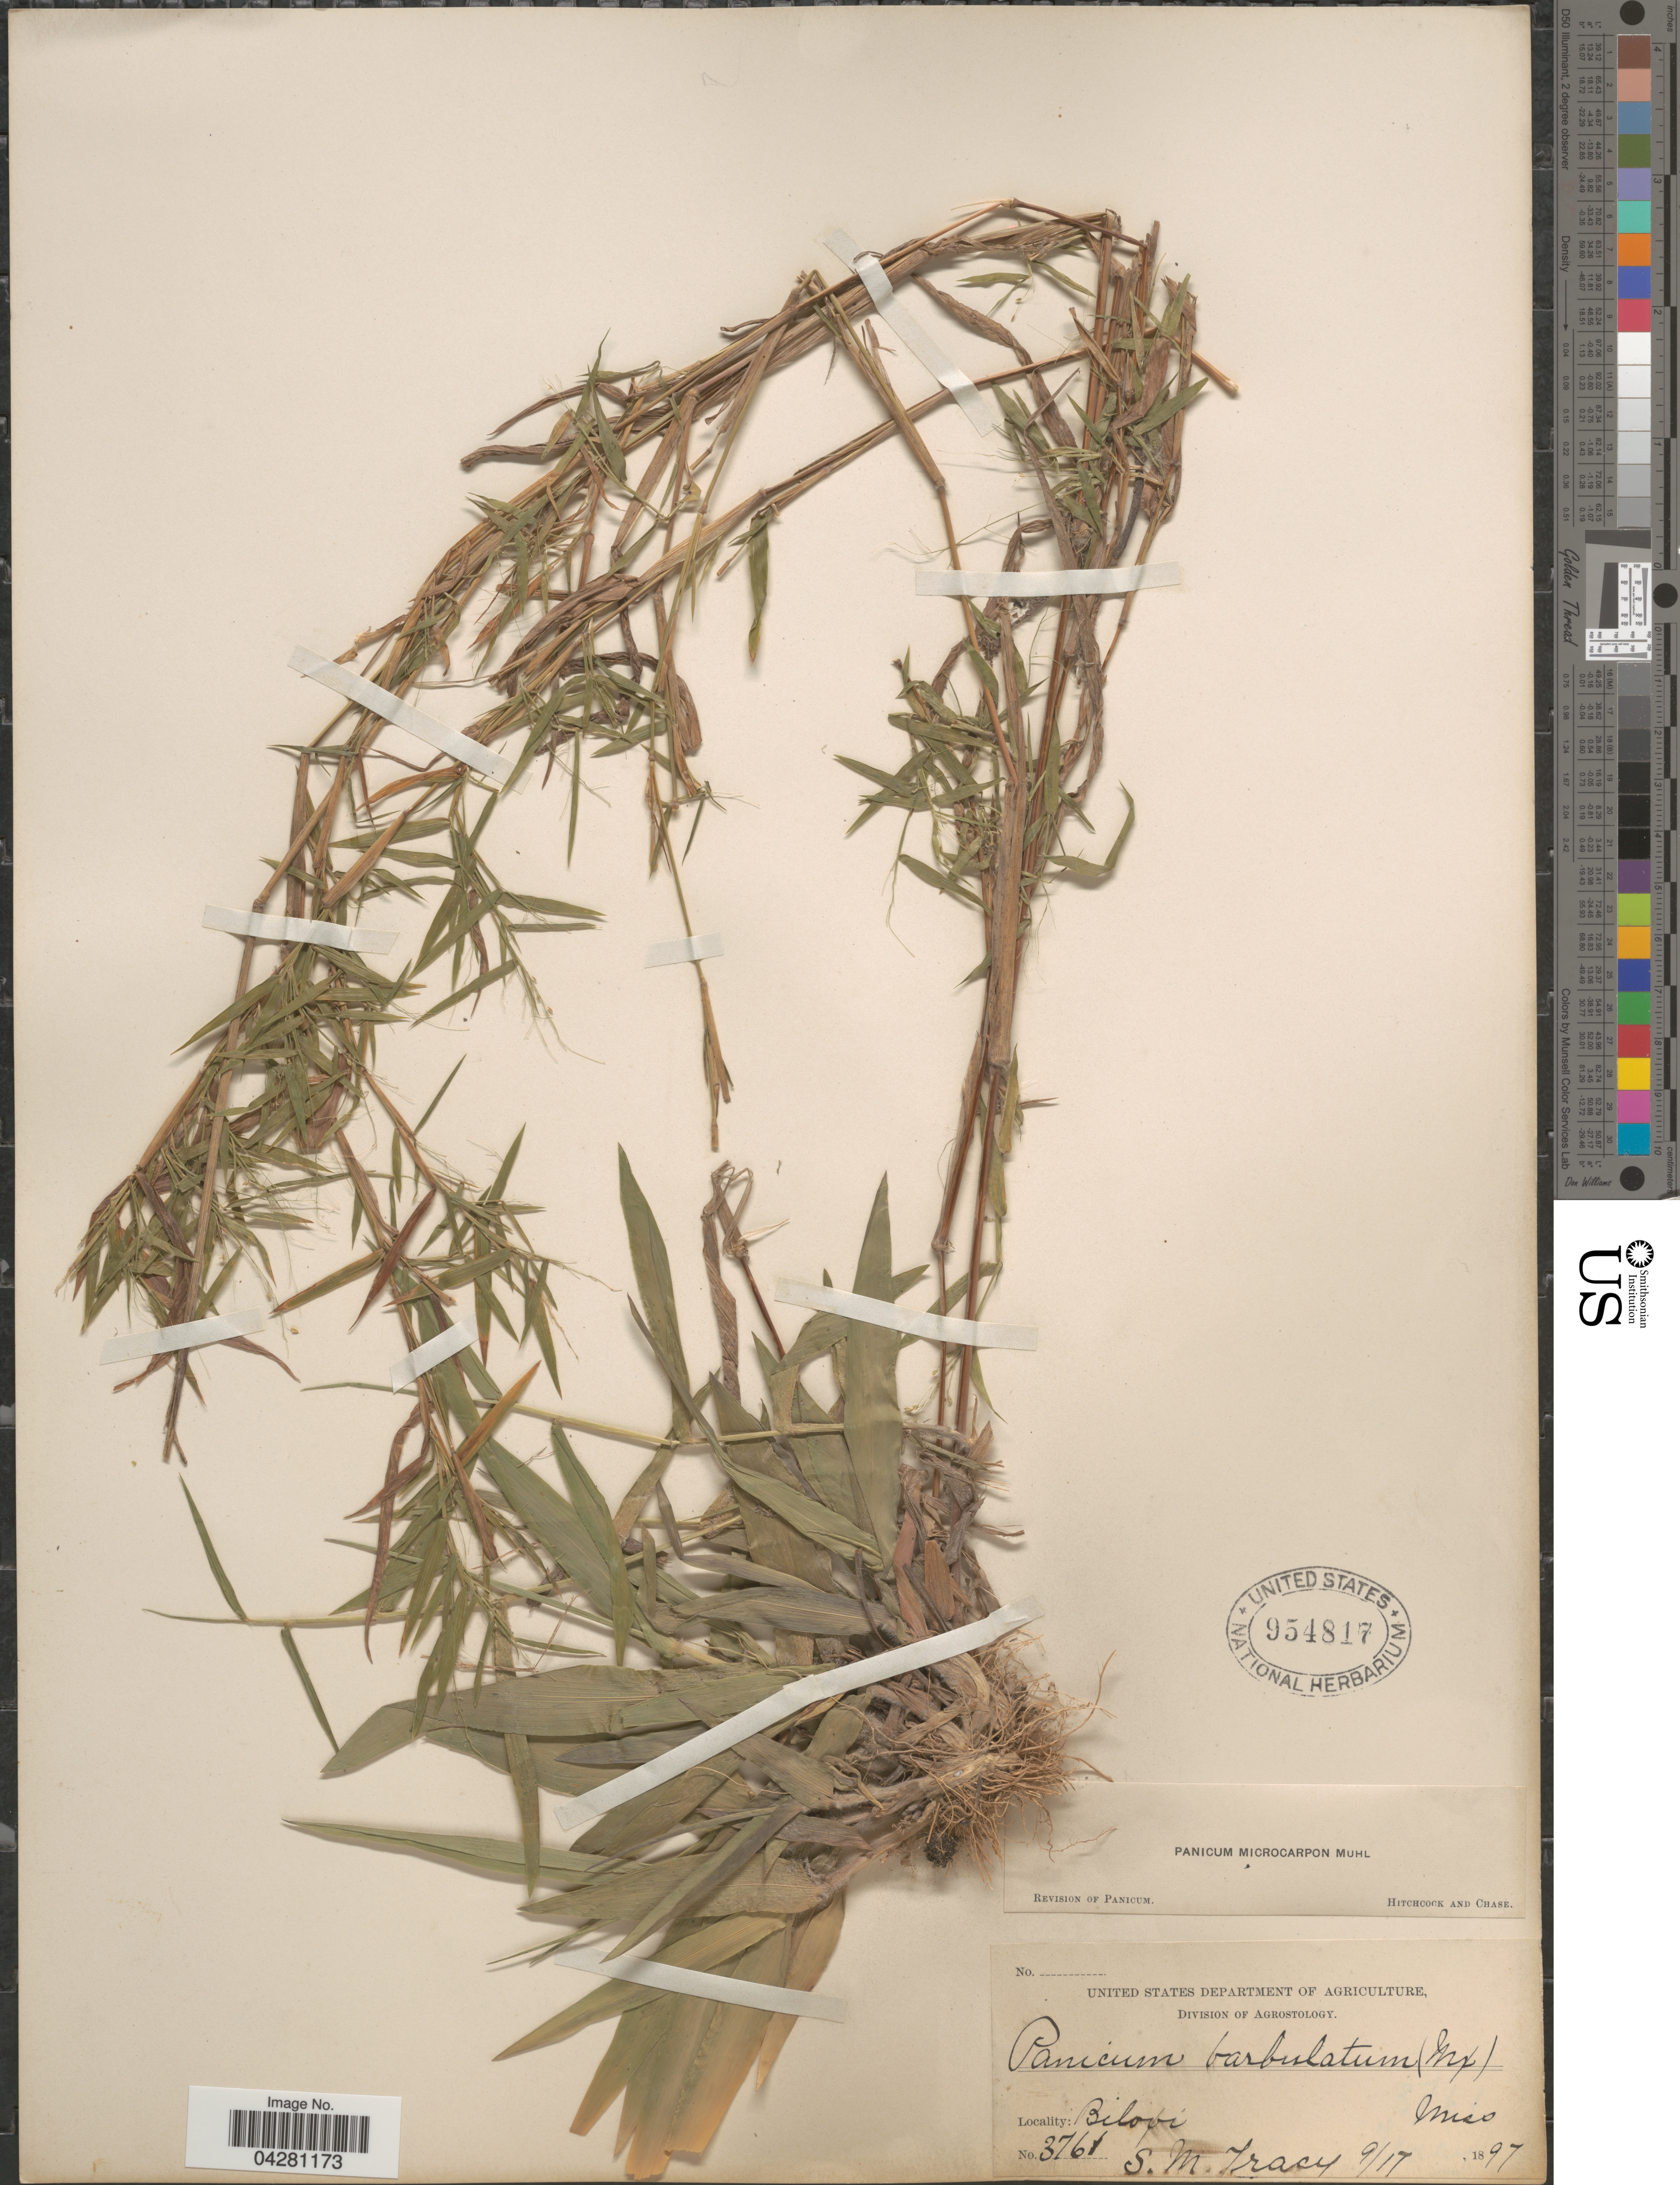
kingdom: Plantae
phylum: Tracheophyta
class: Liliopsida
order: Poales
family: Poaceae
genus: Dichanthelium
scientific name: Dichanthelium dichotomum var. dichotomum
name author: (L.) Gould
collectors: S. M. Tracy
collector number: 3761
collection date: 1897-09-17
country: United States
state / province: Mississippi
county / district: Harrison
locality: Biloxi.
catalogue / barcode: US 954817